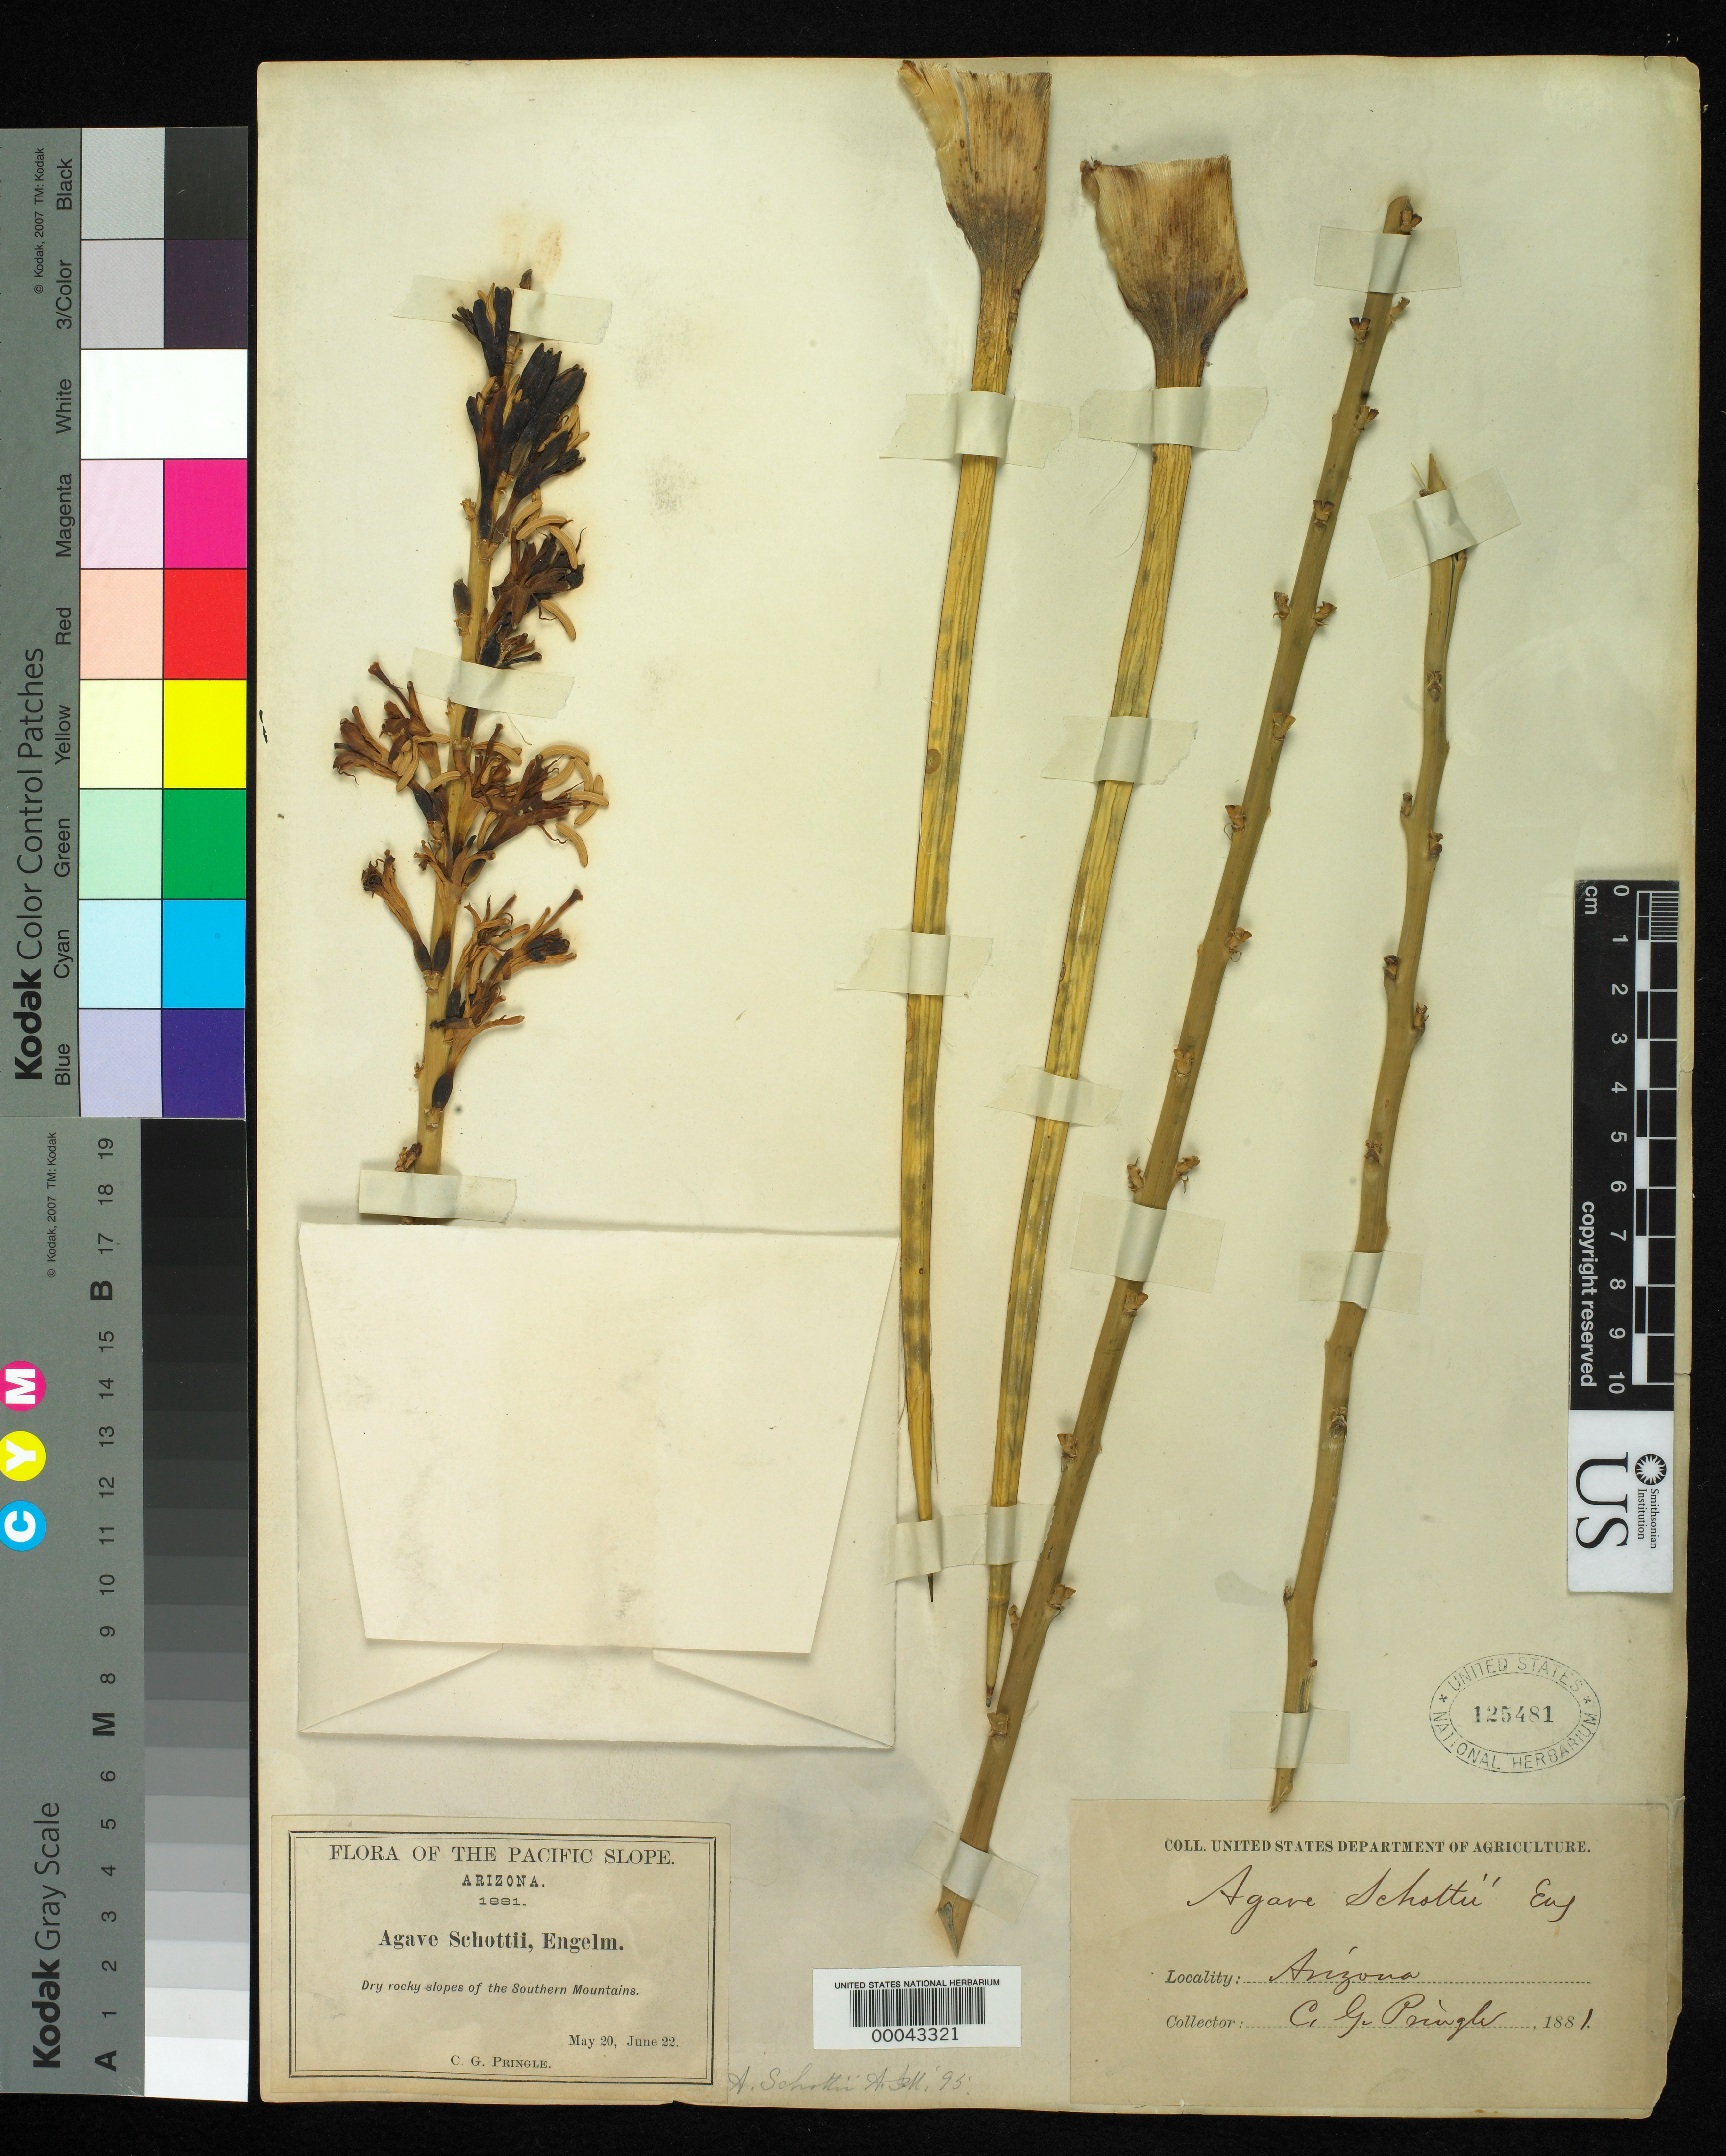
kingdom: Plantae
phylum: Tracheophyta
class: Liliopsida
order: Asparagales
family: Asparagaceae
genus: Agave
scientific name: Agave schottii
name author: Engelm.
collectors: C. G. Pringle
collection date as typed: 20 May 1881 and 22 Jun 1881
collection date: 1881-05-20,1881-06-22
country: United States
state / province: Arizona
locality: Southern mountains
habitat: Dry rocky slopes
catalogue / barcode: US 125481